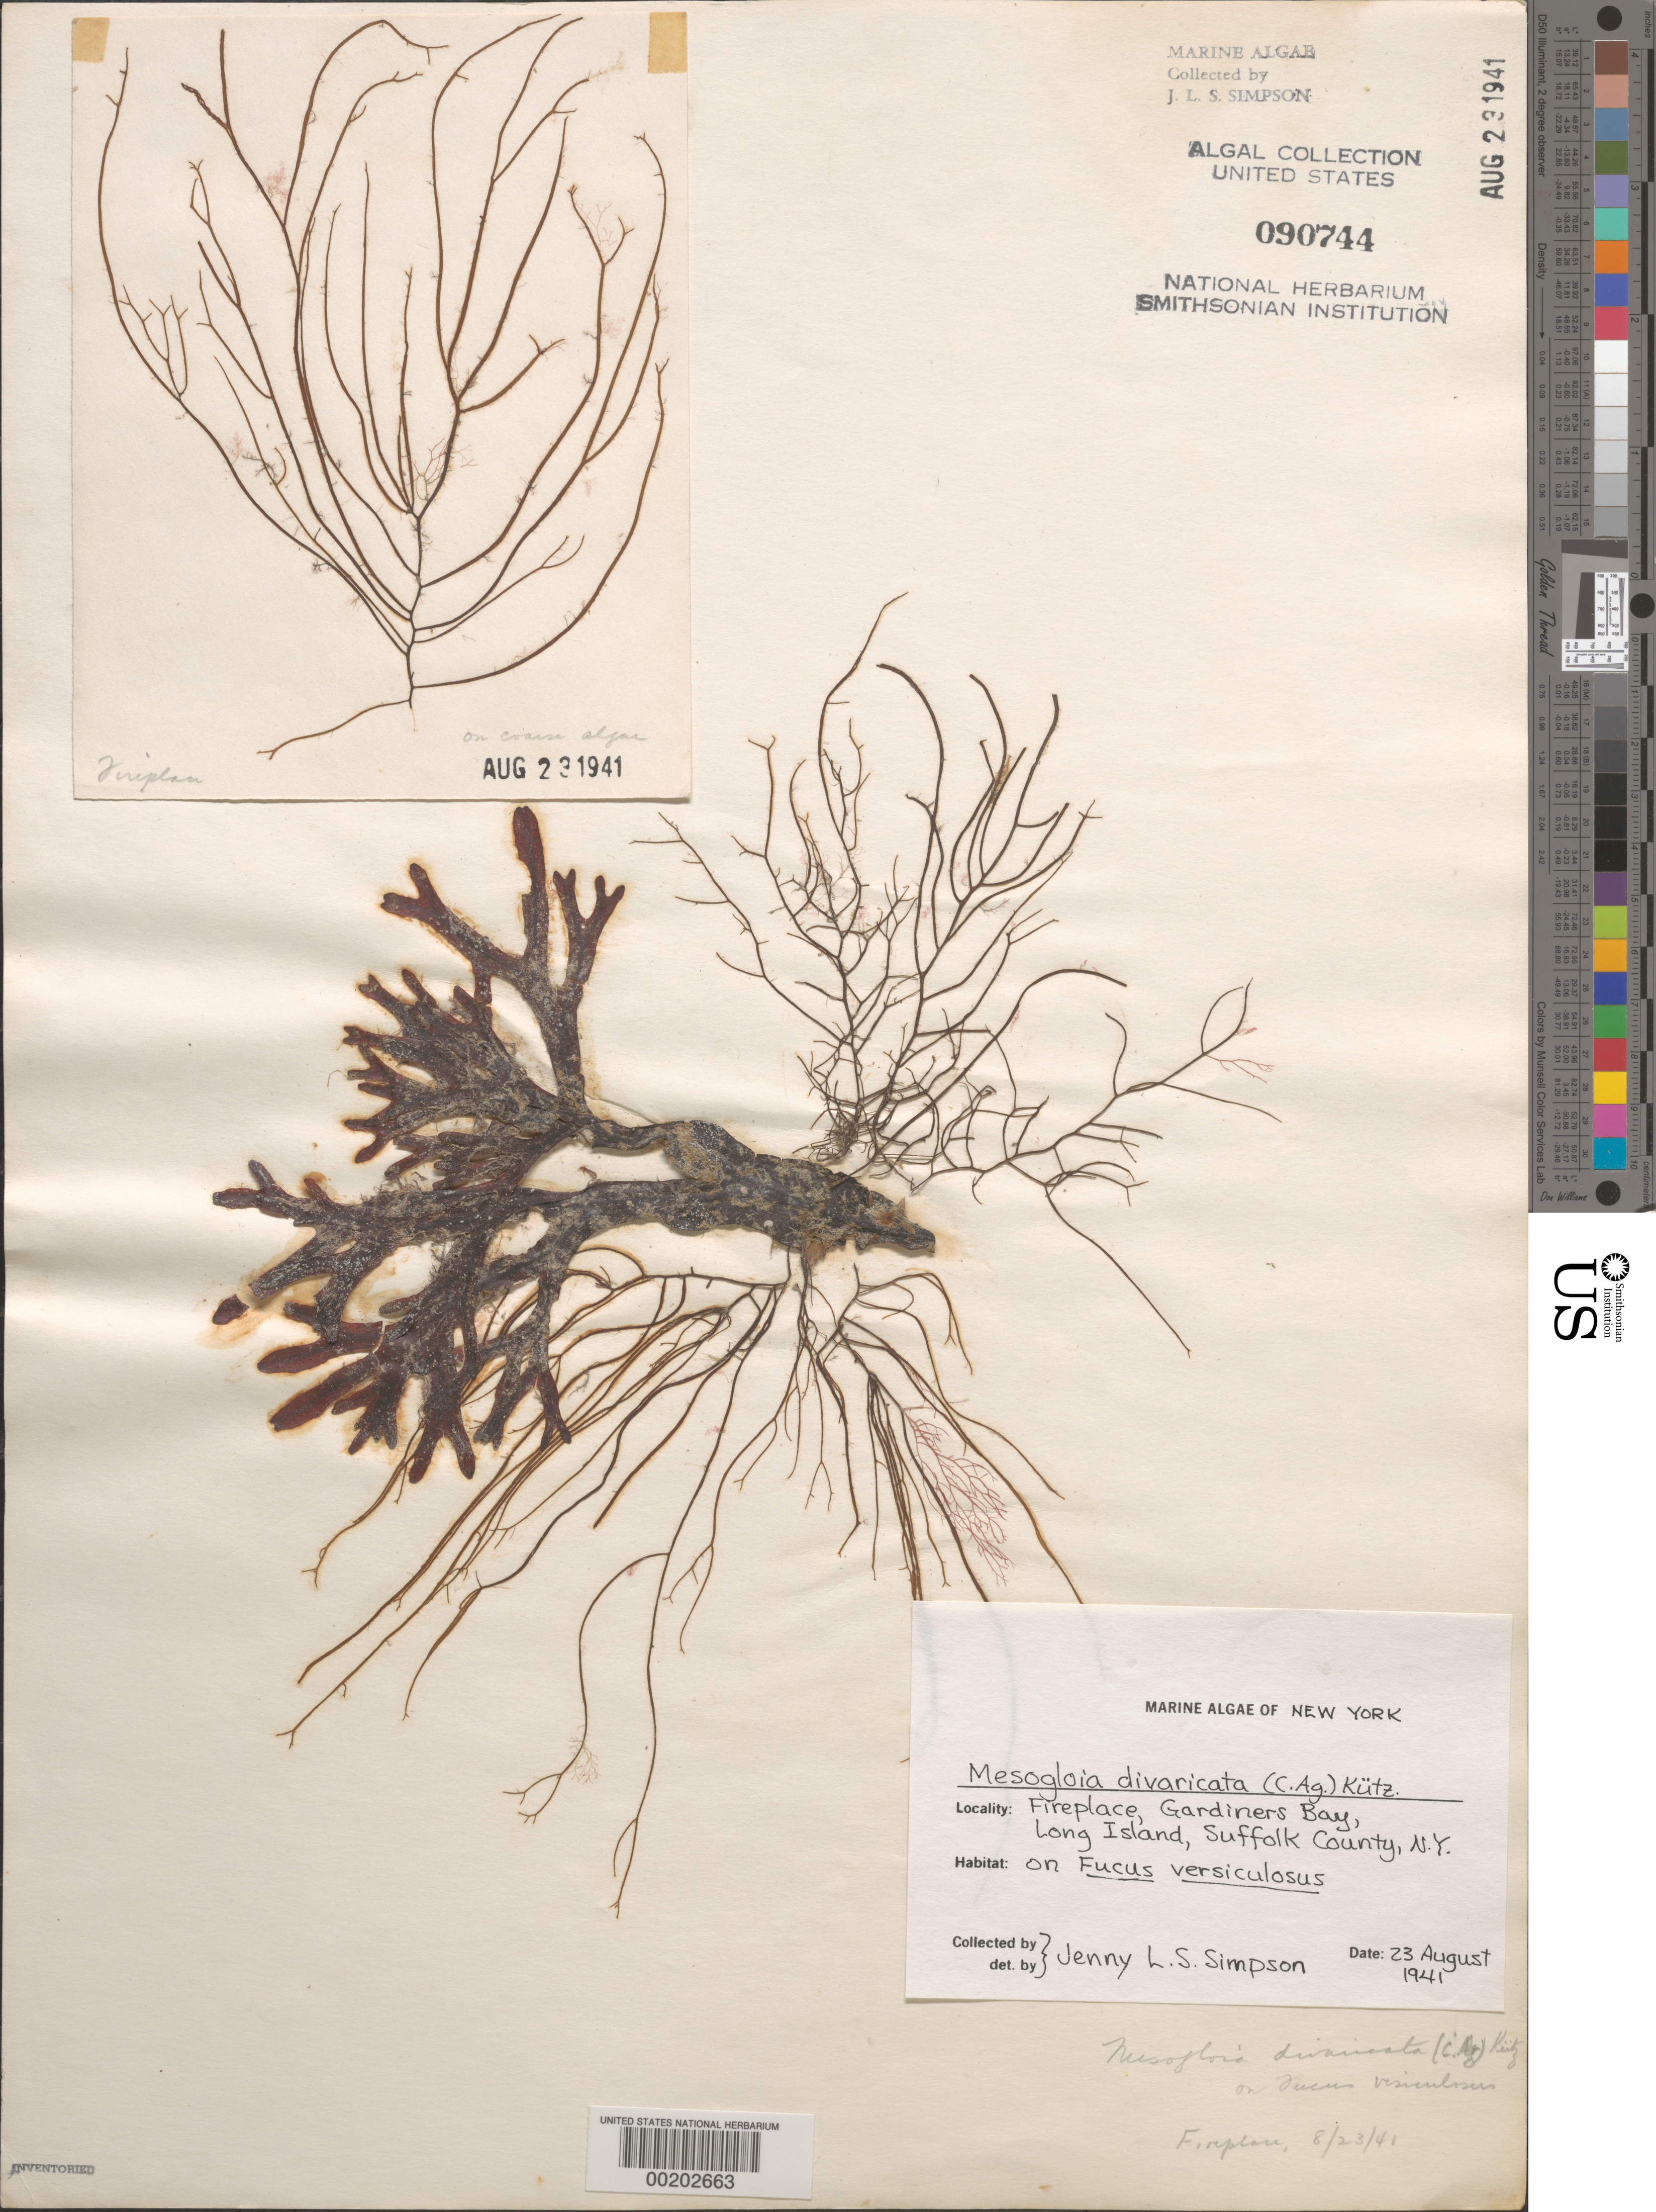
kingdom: Plantae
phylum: Rhodophyta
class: Florideophyceae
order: Nemaliales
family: Liagoraceae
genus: Helminthora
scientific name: Helminthora divaricata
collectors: J. Simpson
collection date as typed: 23 Aug 1941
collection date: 1941-08-23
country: United States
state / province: New York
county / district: Suffolk County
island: Long Island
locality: Fireplace, Gardiners Bay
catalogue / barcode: US 90744